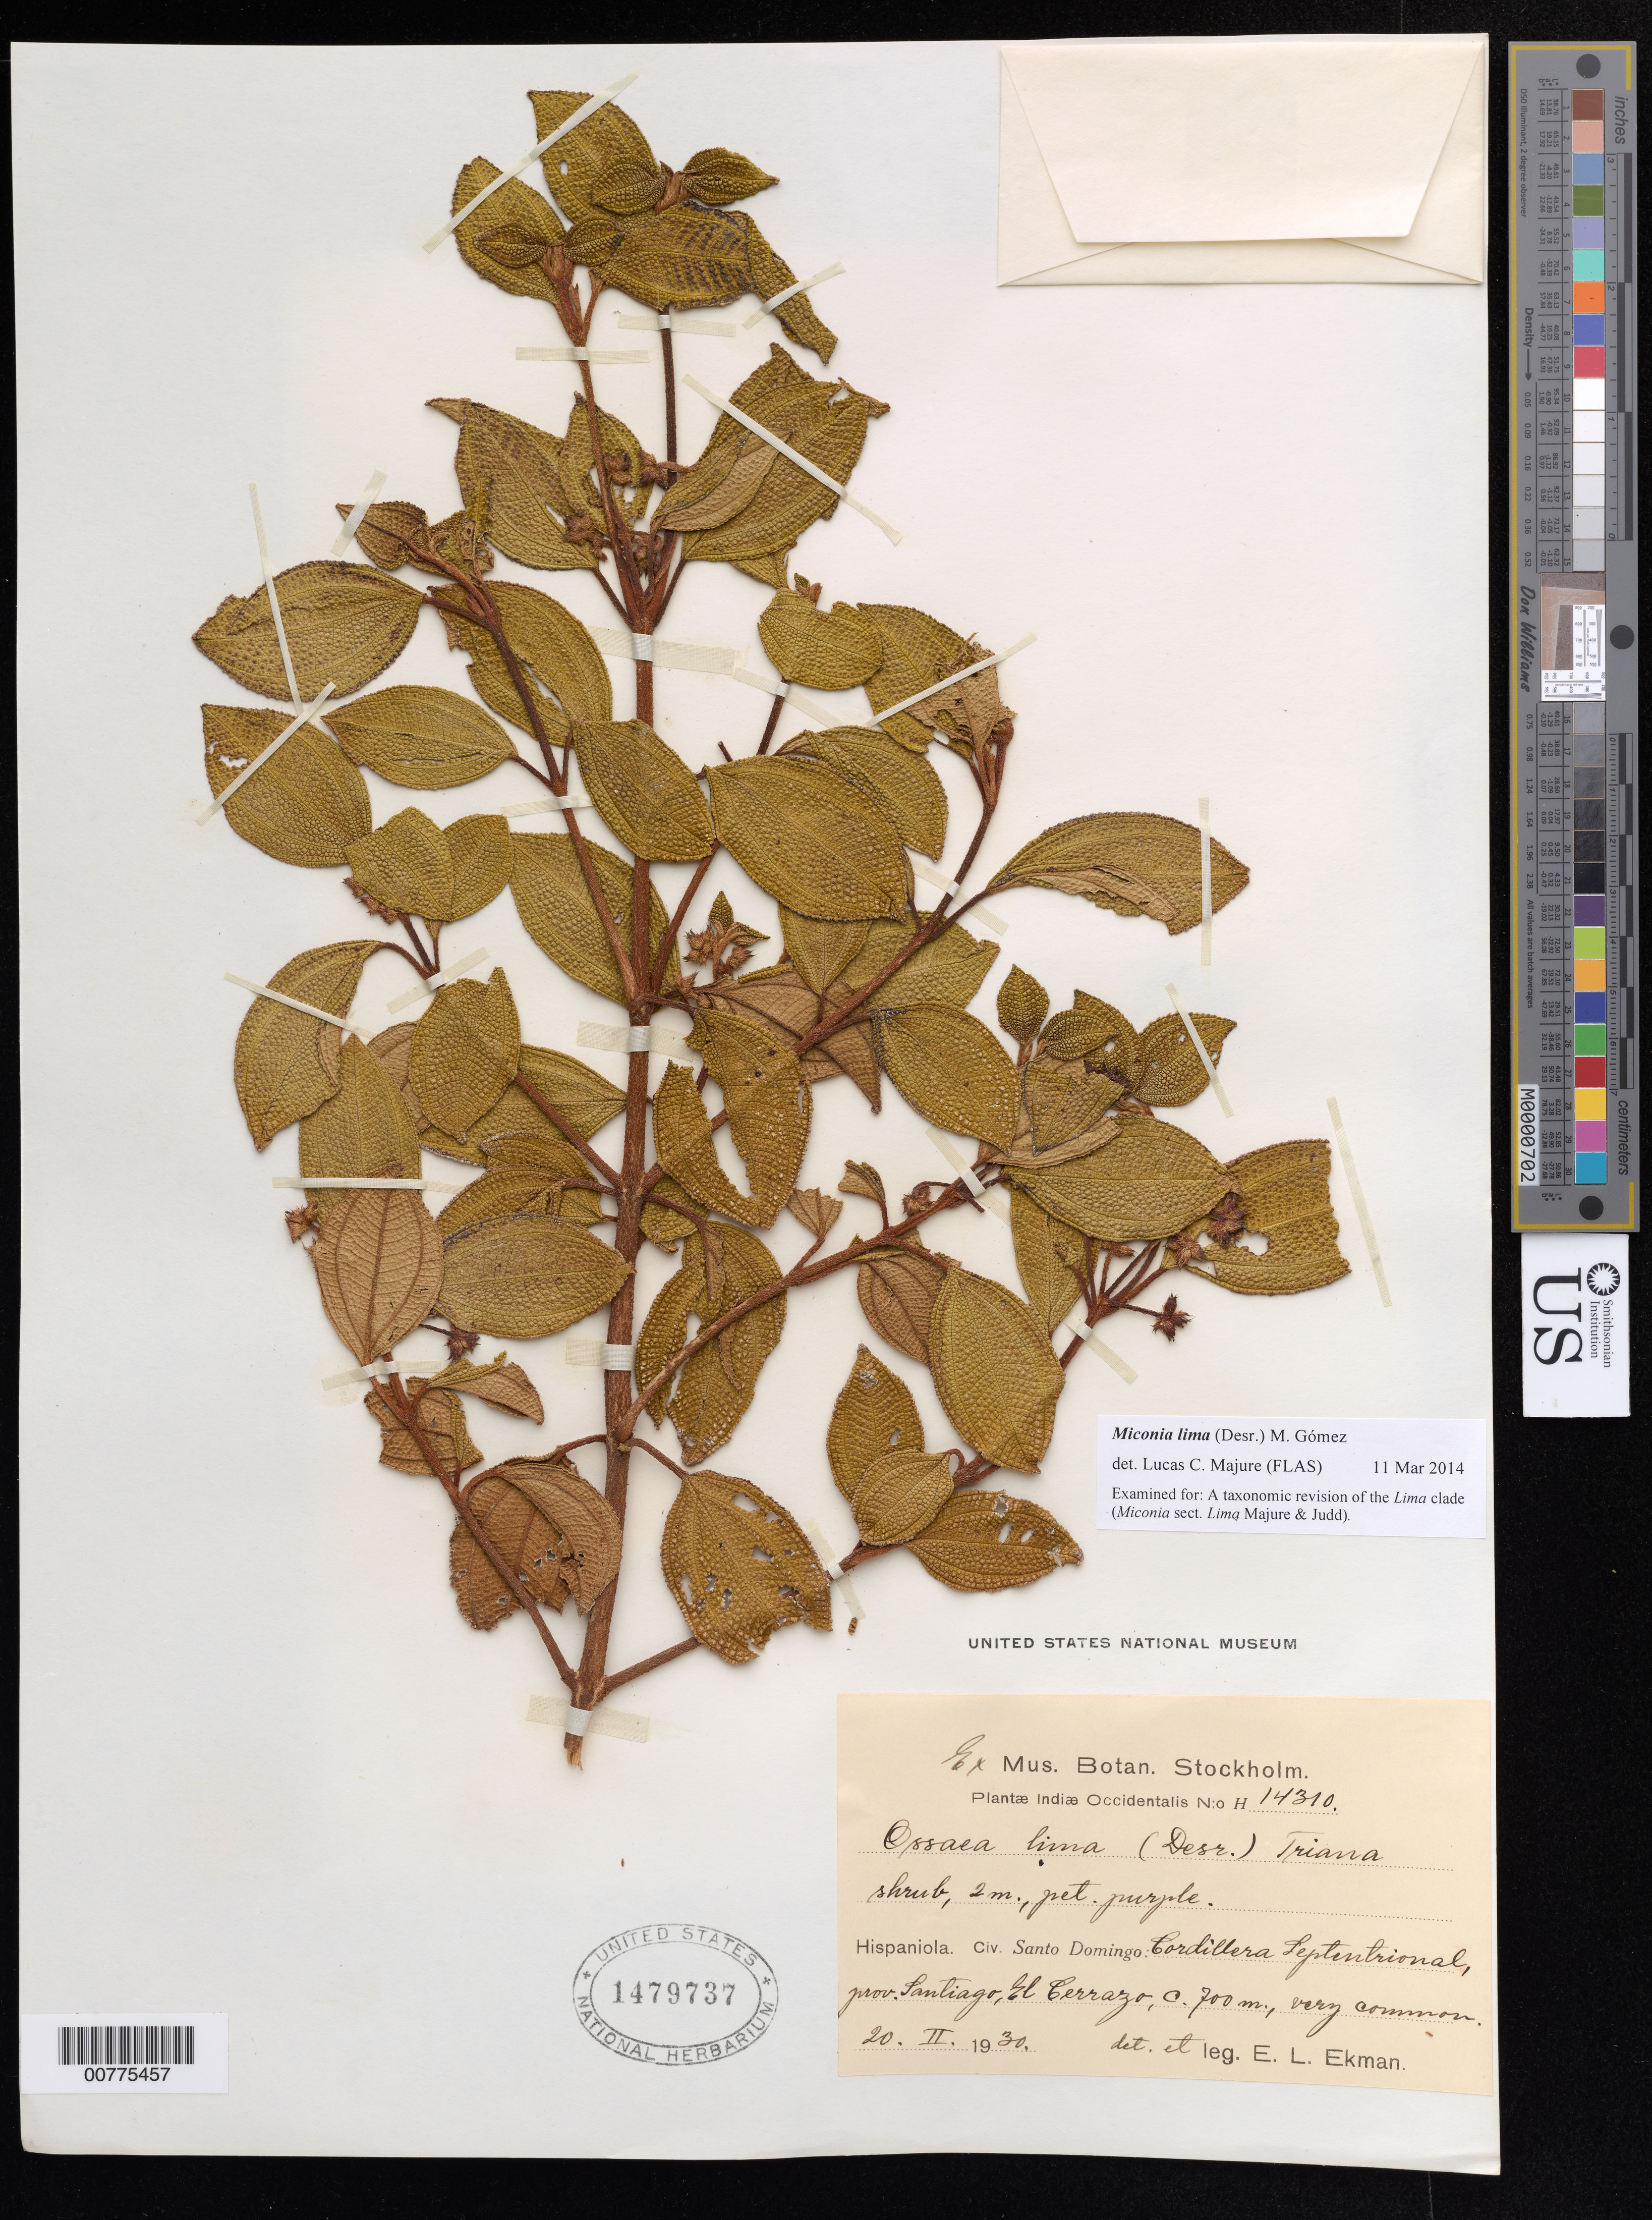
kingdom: Plantae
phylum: Tracheophyta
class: Magnoliopsida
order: Myrtales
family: Melastomataceae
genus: Miconia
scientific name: Miconia lima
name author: M. Gómez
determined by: Majure, Lucas C., (FLAS), University of Florida (UNITED STATES)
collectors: E. L. Ekman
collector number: H 14310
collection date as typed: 20 Feb 1930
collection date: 1930-02-20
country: Dominican Republic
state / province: Santiago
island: Hispaniola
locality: Cordillera Septentrional, El Cerrazo.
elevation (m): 700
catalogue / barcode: US 1479737